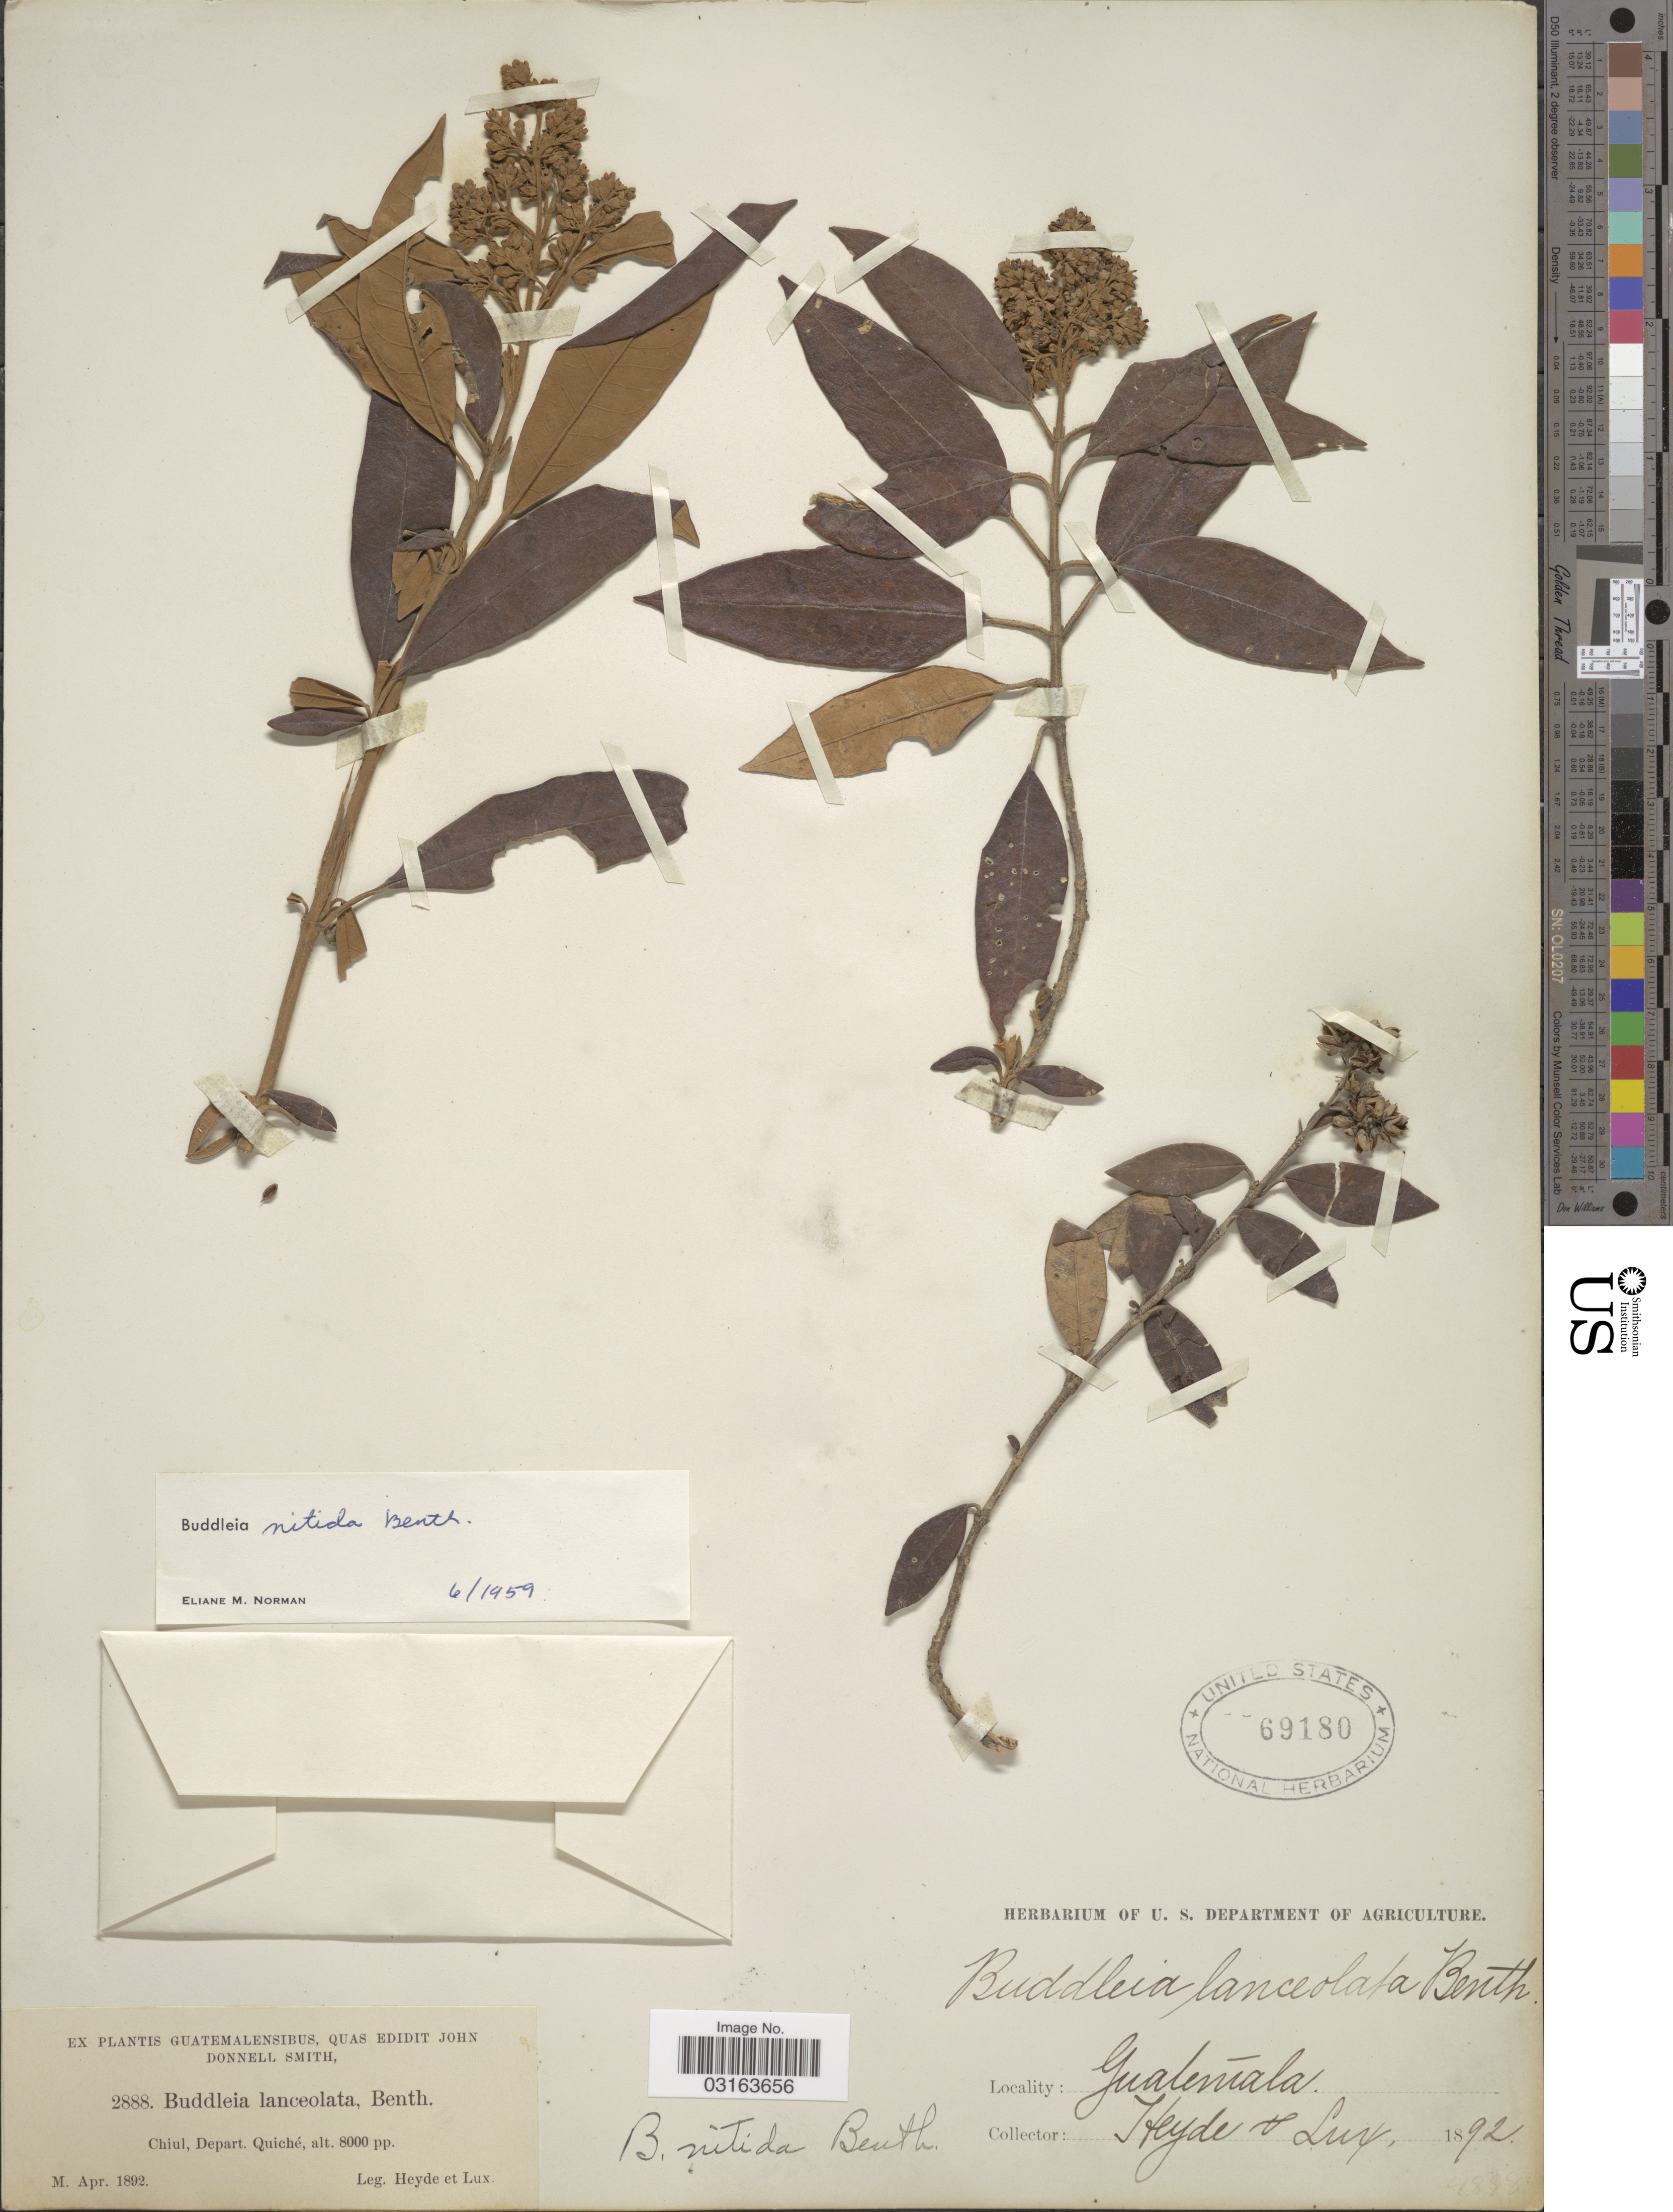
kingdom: Plantae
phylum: Tracheophyta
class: Magnoliopsida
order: Lamiales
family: Scrophulariaceae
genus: Buddleja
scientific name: Buddleja nitida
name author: Benth.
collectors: Heyde & Lux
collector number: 2888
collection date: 1892-04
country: Guatemala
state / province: El Quiché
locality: Chiul, Depart. Quiché.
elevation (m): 2438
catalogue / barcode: US 69180